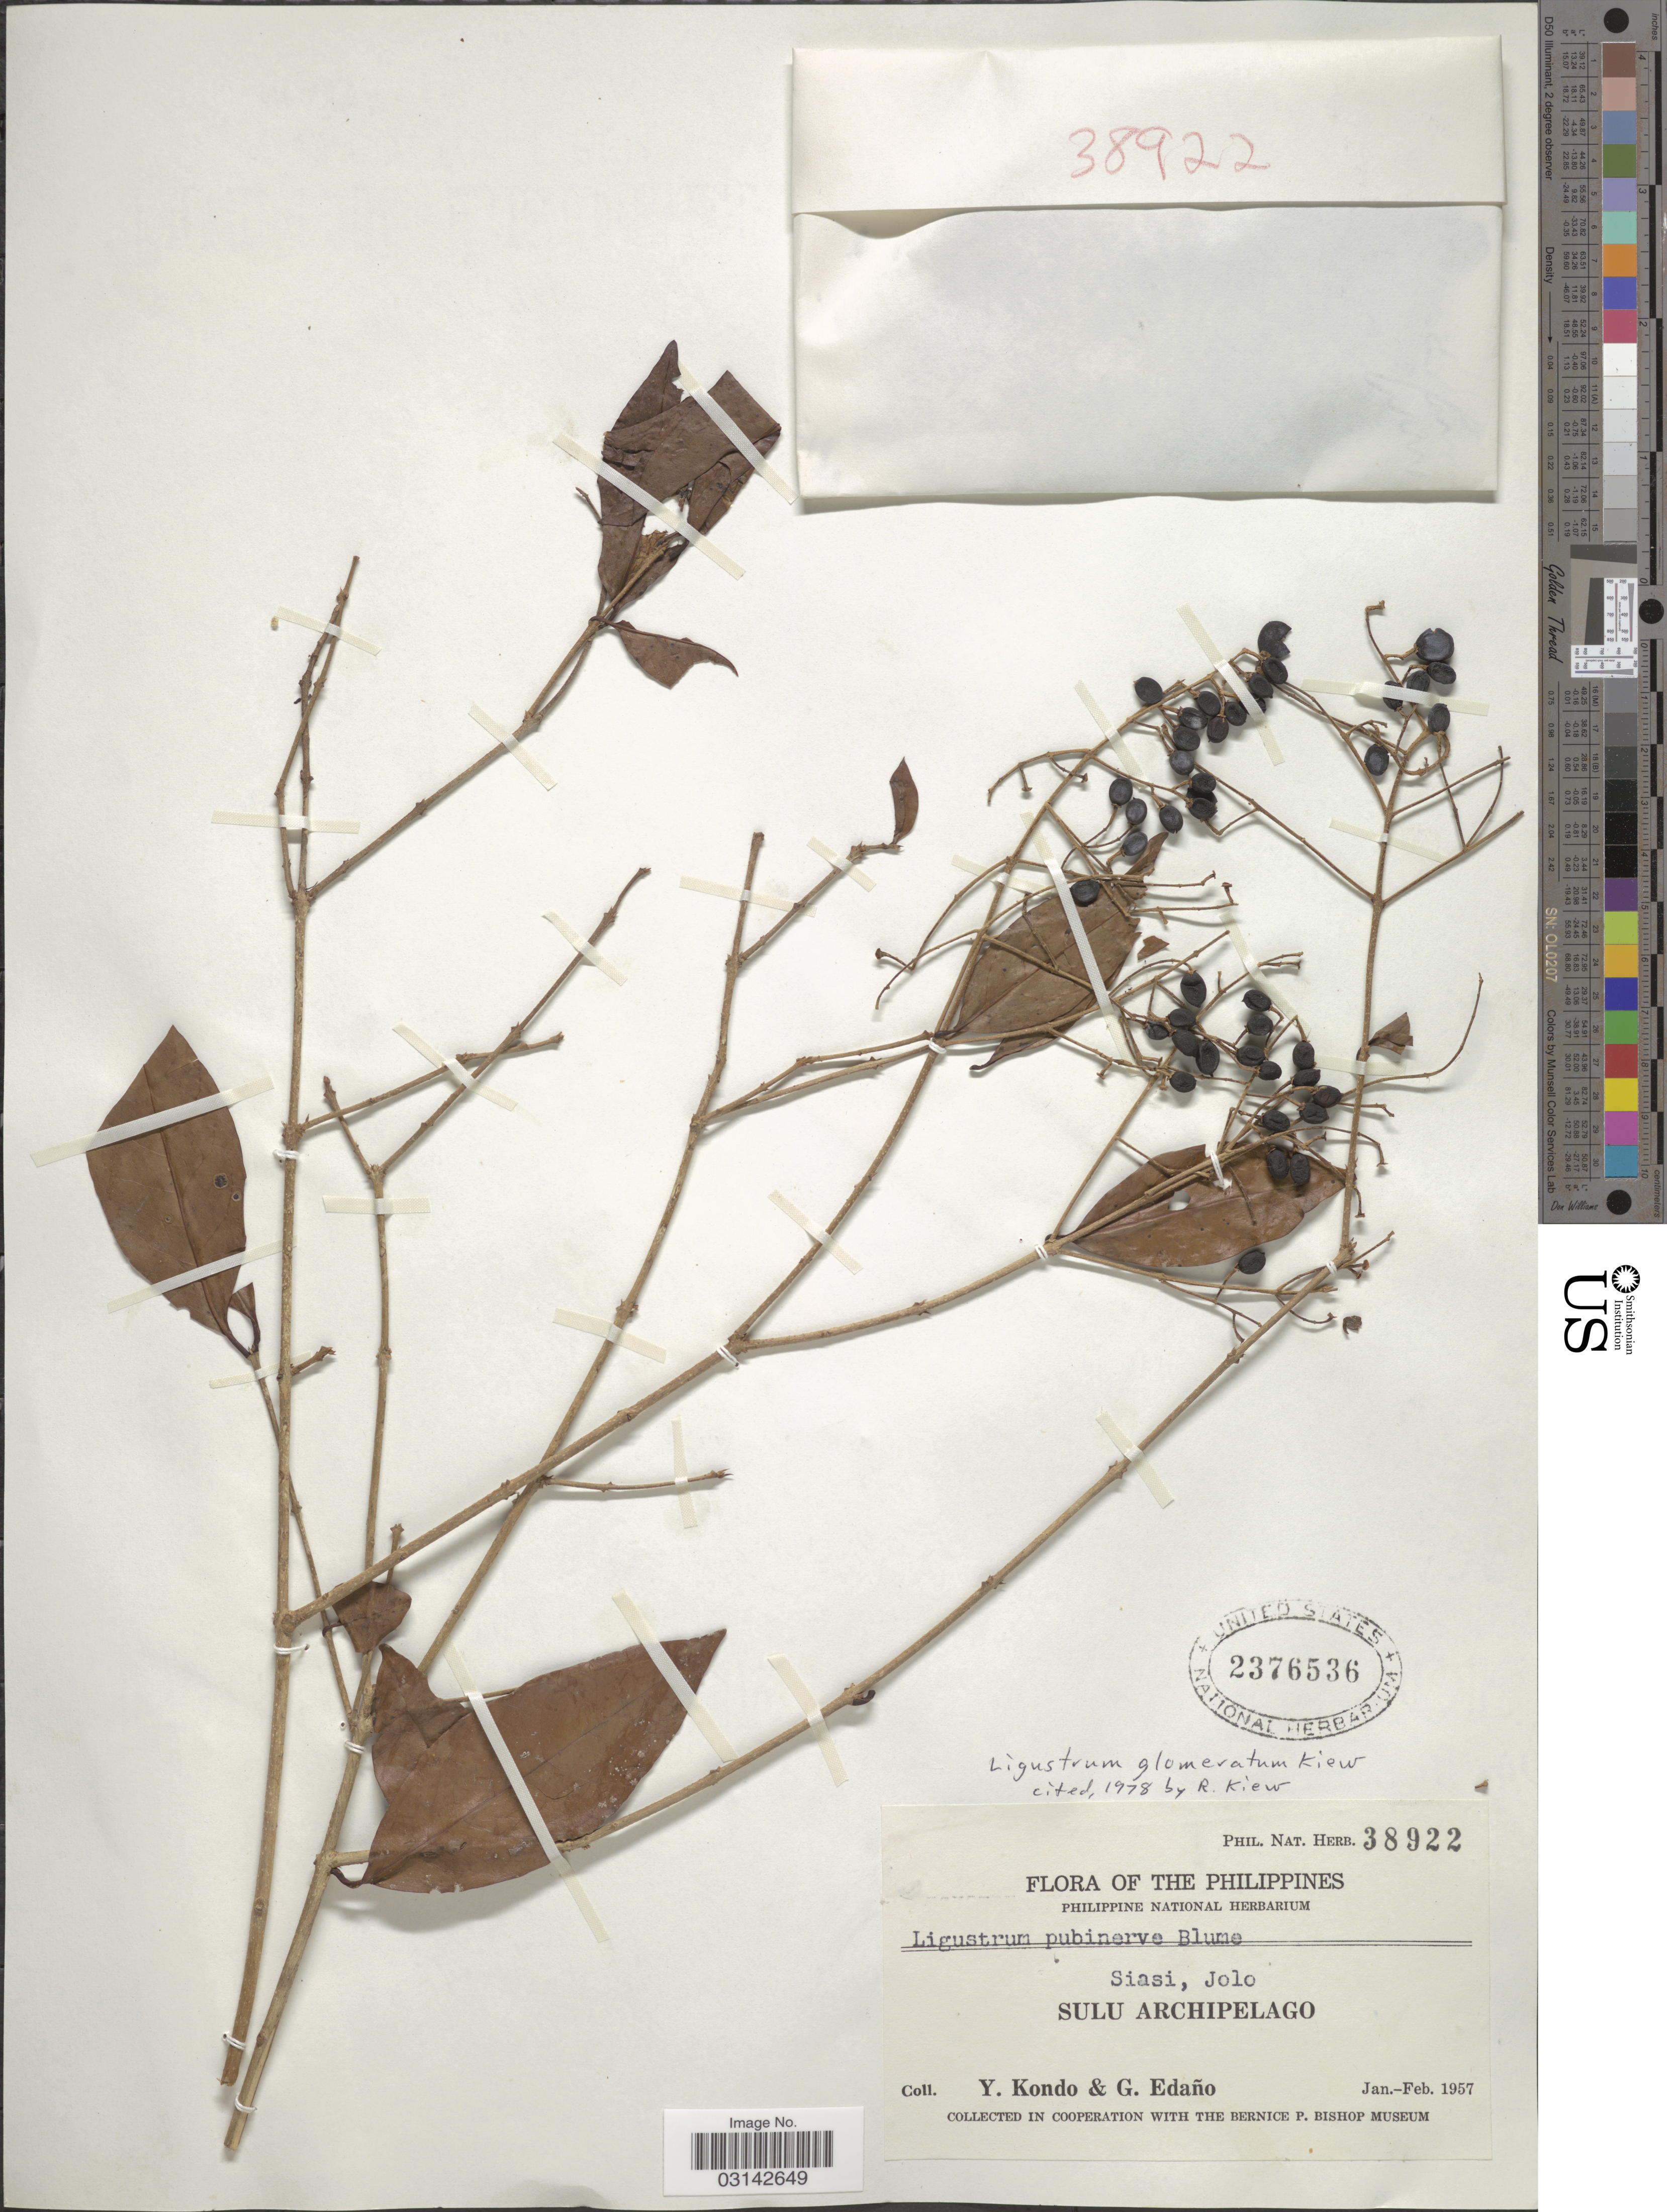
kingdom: Plantae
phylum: Tracheophyta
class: Magnoliopsida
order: Lamiales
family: Oleaceae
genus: Ligustrum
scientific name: Ligustrum sp.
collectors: Y. Kondo & G. Edaño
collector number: Phil. Nat. Herb.38922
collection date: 1957-01/1957-02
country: Philippines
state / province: Muslim Mindanao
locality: Siasi, Jolo, Sulu Archipelago.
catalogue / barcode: US 2376536